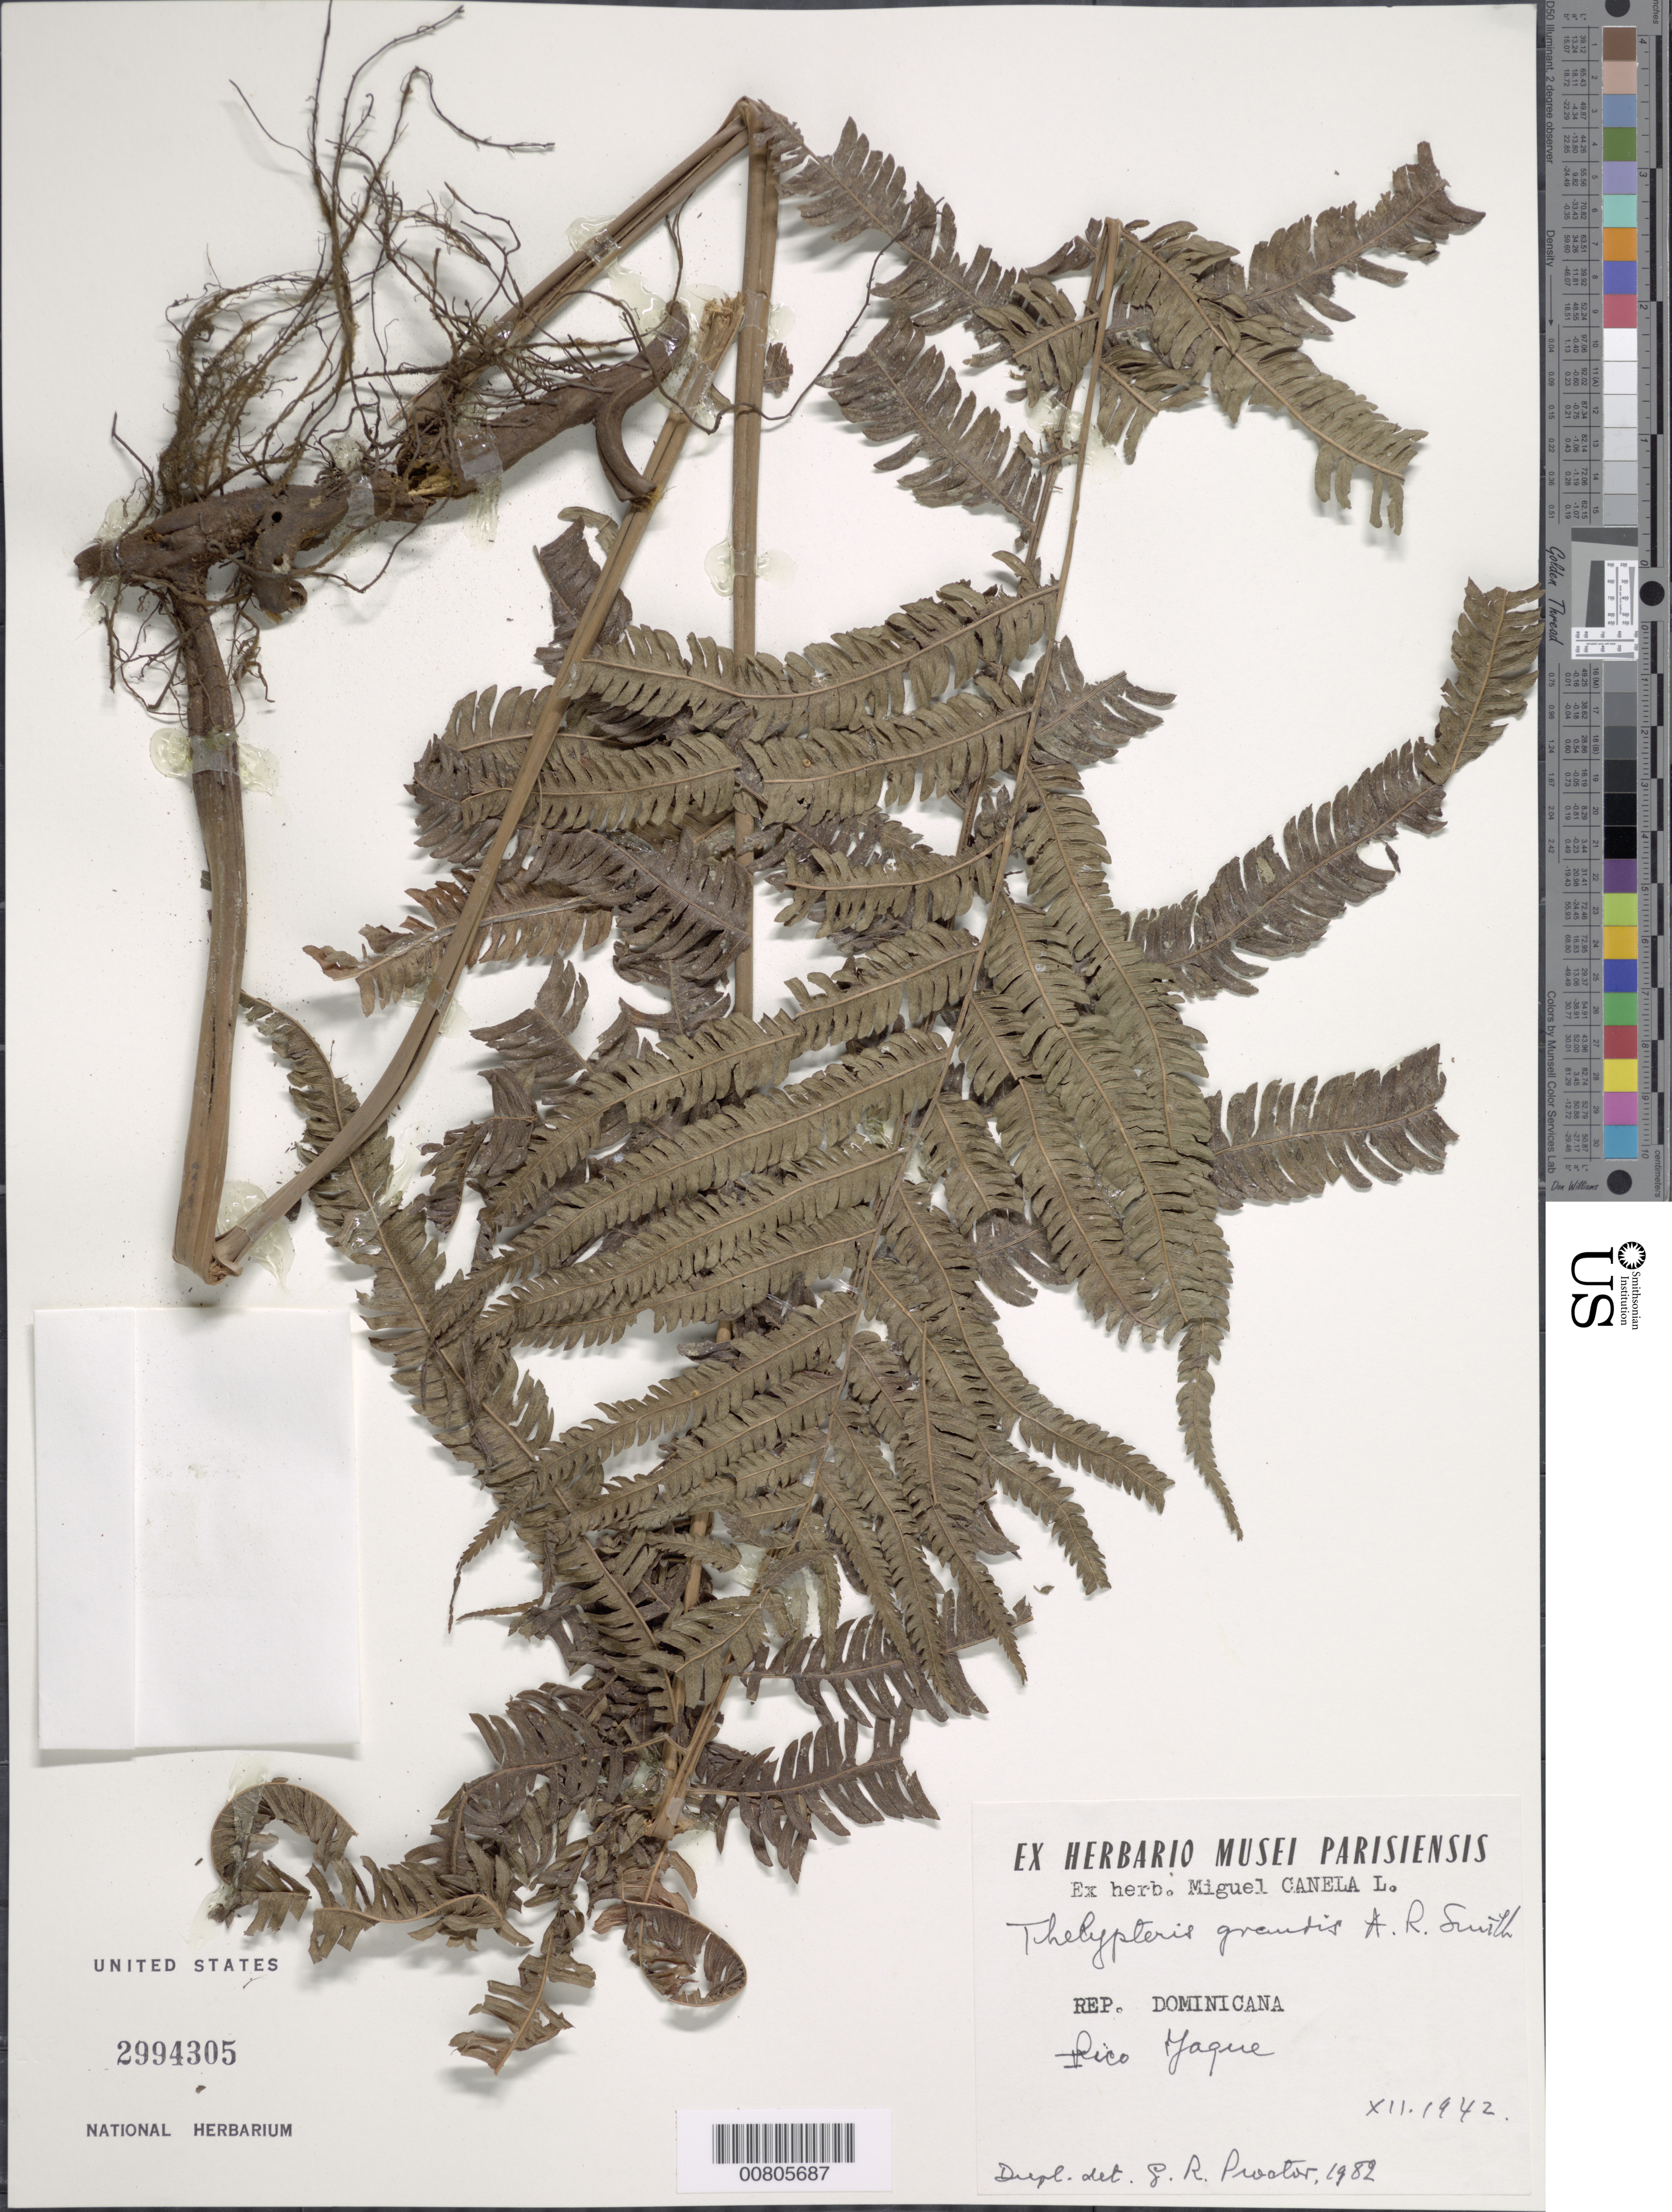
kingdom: Plantae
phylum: Tracheophyta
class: Polypodiopsida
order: Polypodiales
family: Thelypteridaceae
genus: Cyclosorus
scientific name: Cyclosorus grandis (A.R. Sm.) comb. nov., ined 2015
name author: (A.R. Sm.)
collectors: M. Canela Lazaro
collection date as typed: Dec 1942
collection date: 1942-12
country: Dominican Republic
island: Hispaniola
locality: Río Jaque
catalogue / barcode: US 2994305